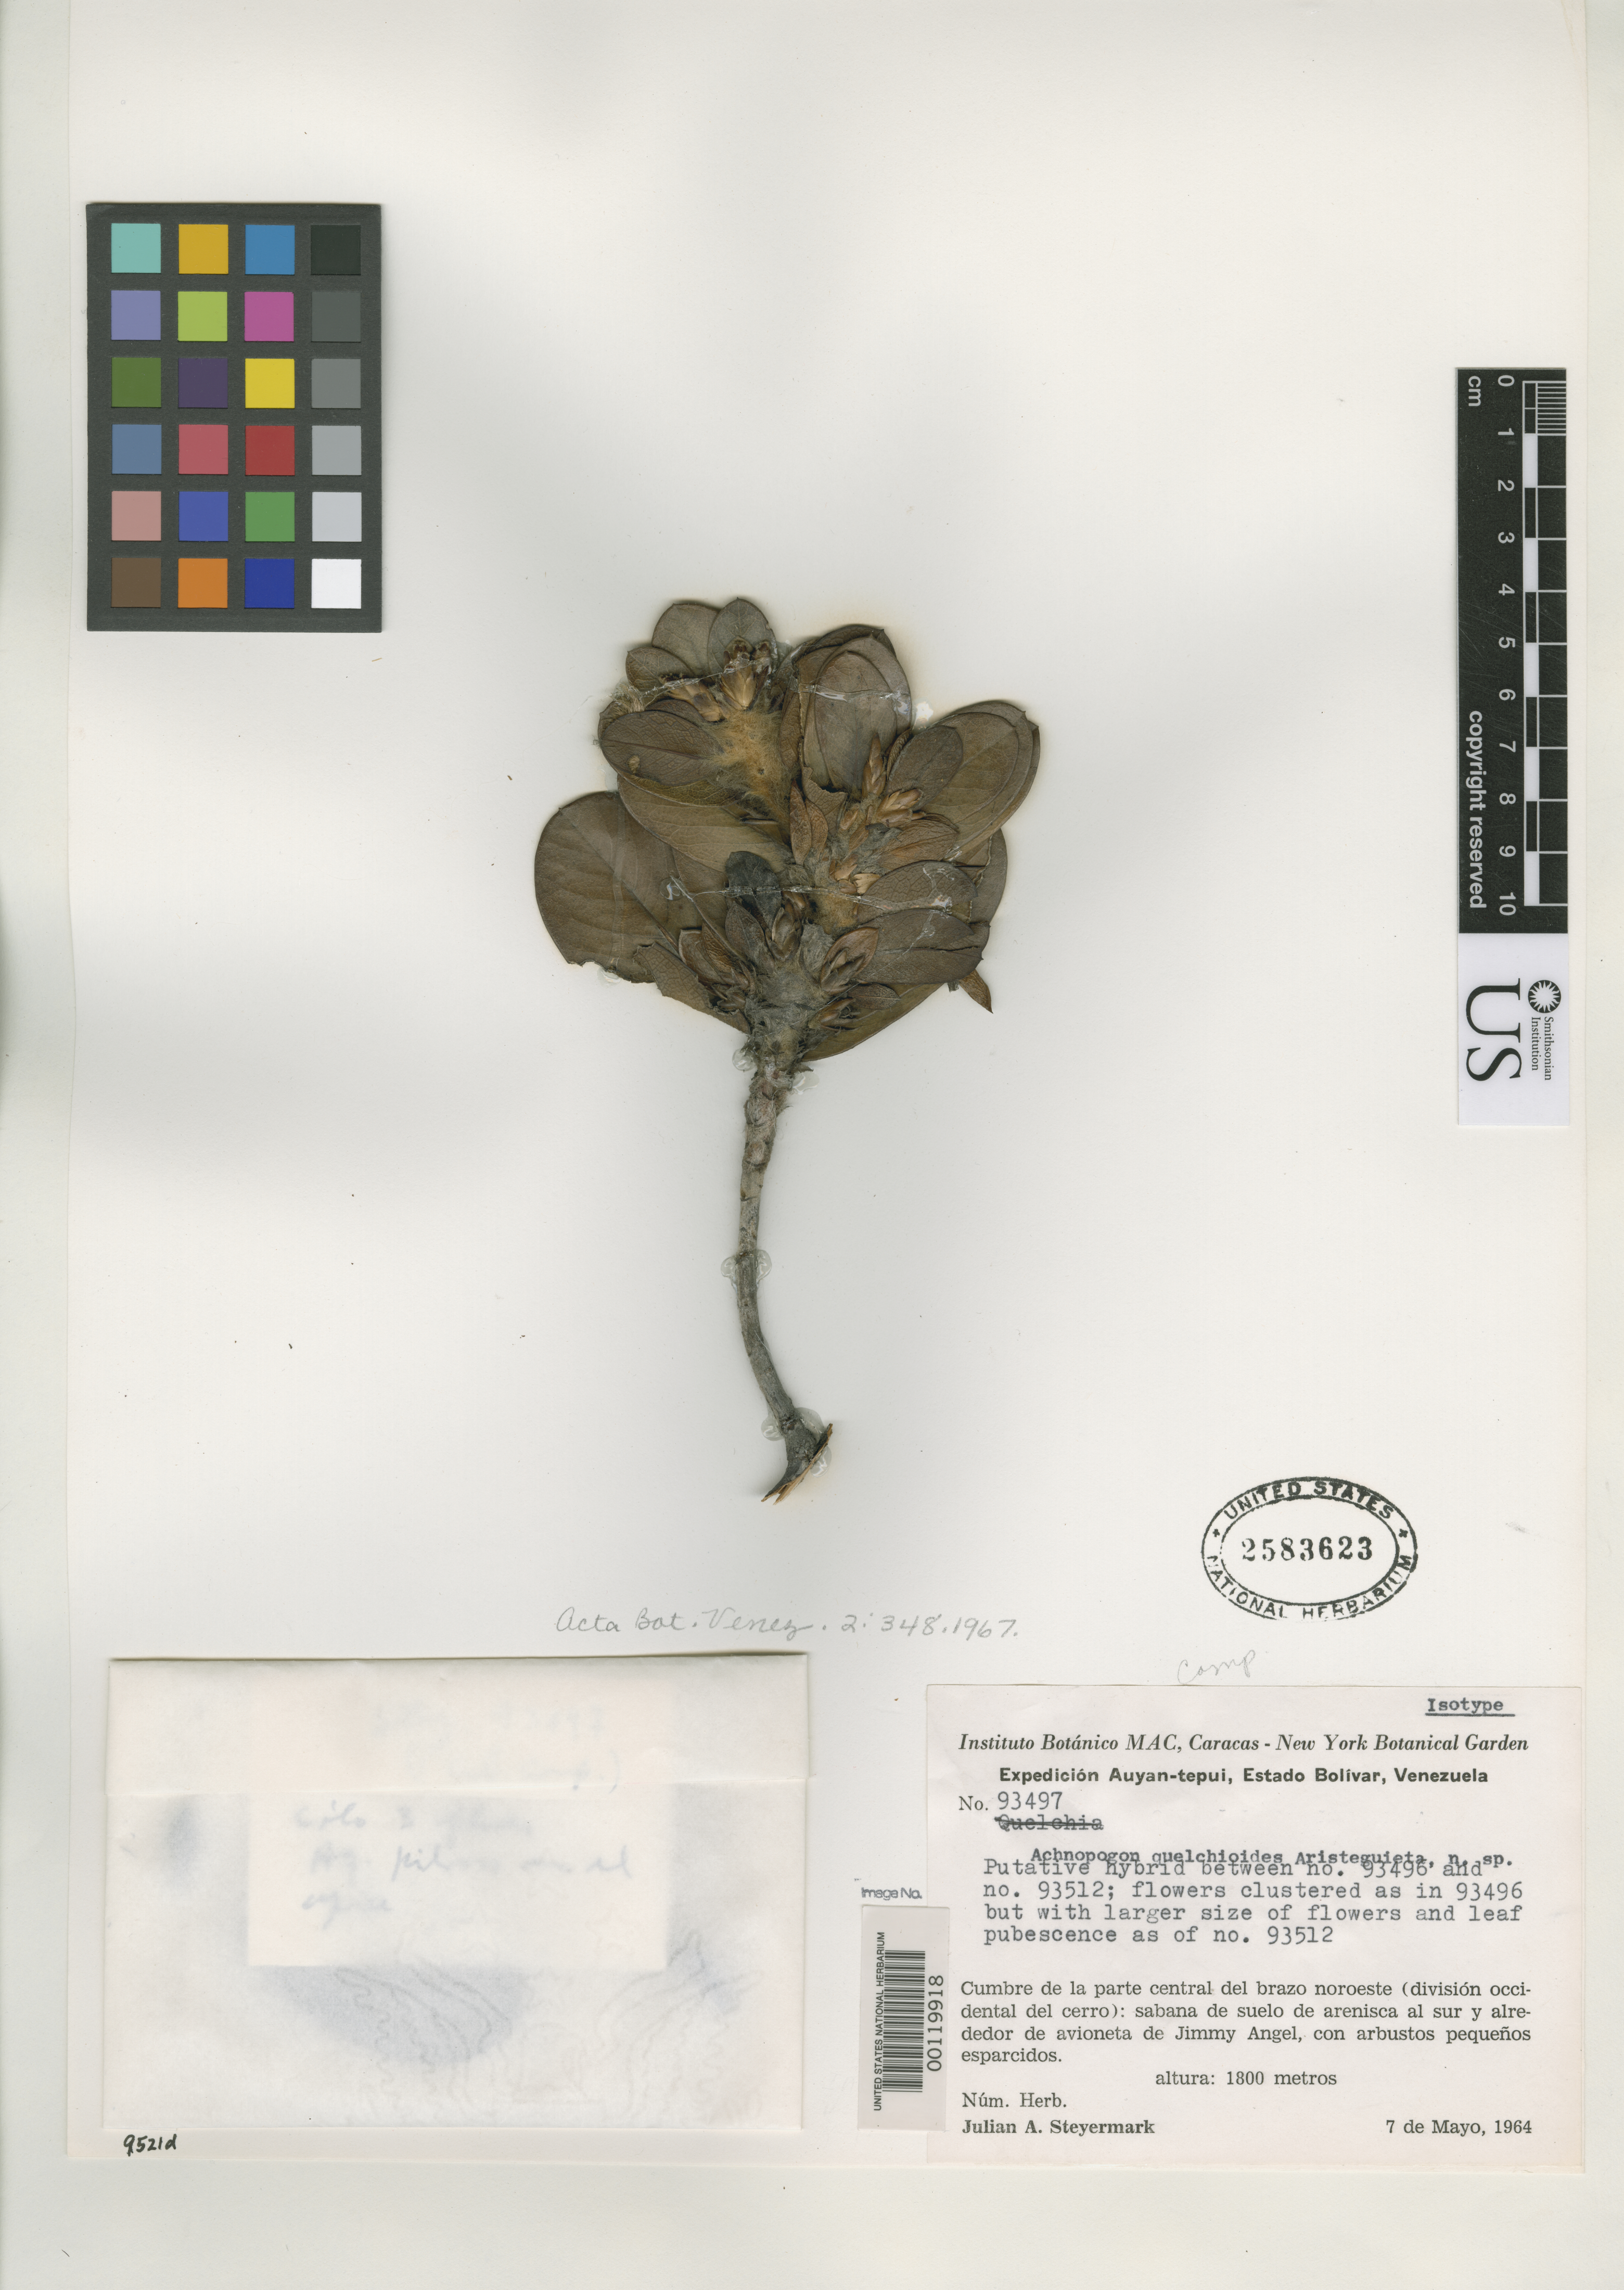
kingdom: Plantae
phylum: Tracheophyta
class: Magnoliopsida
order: Asterales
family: Asteraceae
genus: Achnopogon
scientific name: Achnopogon quelchioides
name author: Aristeg.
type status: Isotype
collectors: J. Steyermark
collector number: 93497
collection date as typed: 07 May 1964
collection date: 1964-05-07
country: Venezuela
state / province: Bolivar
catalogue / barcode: US 2583623